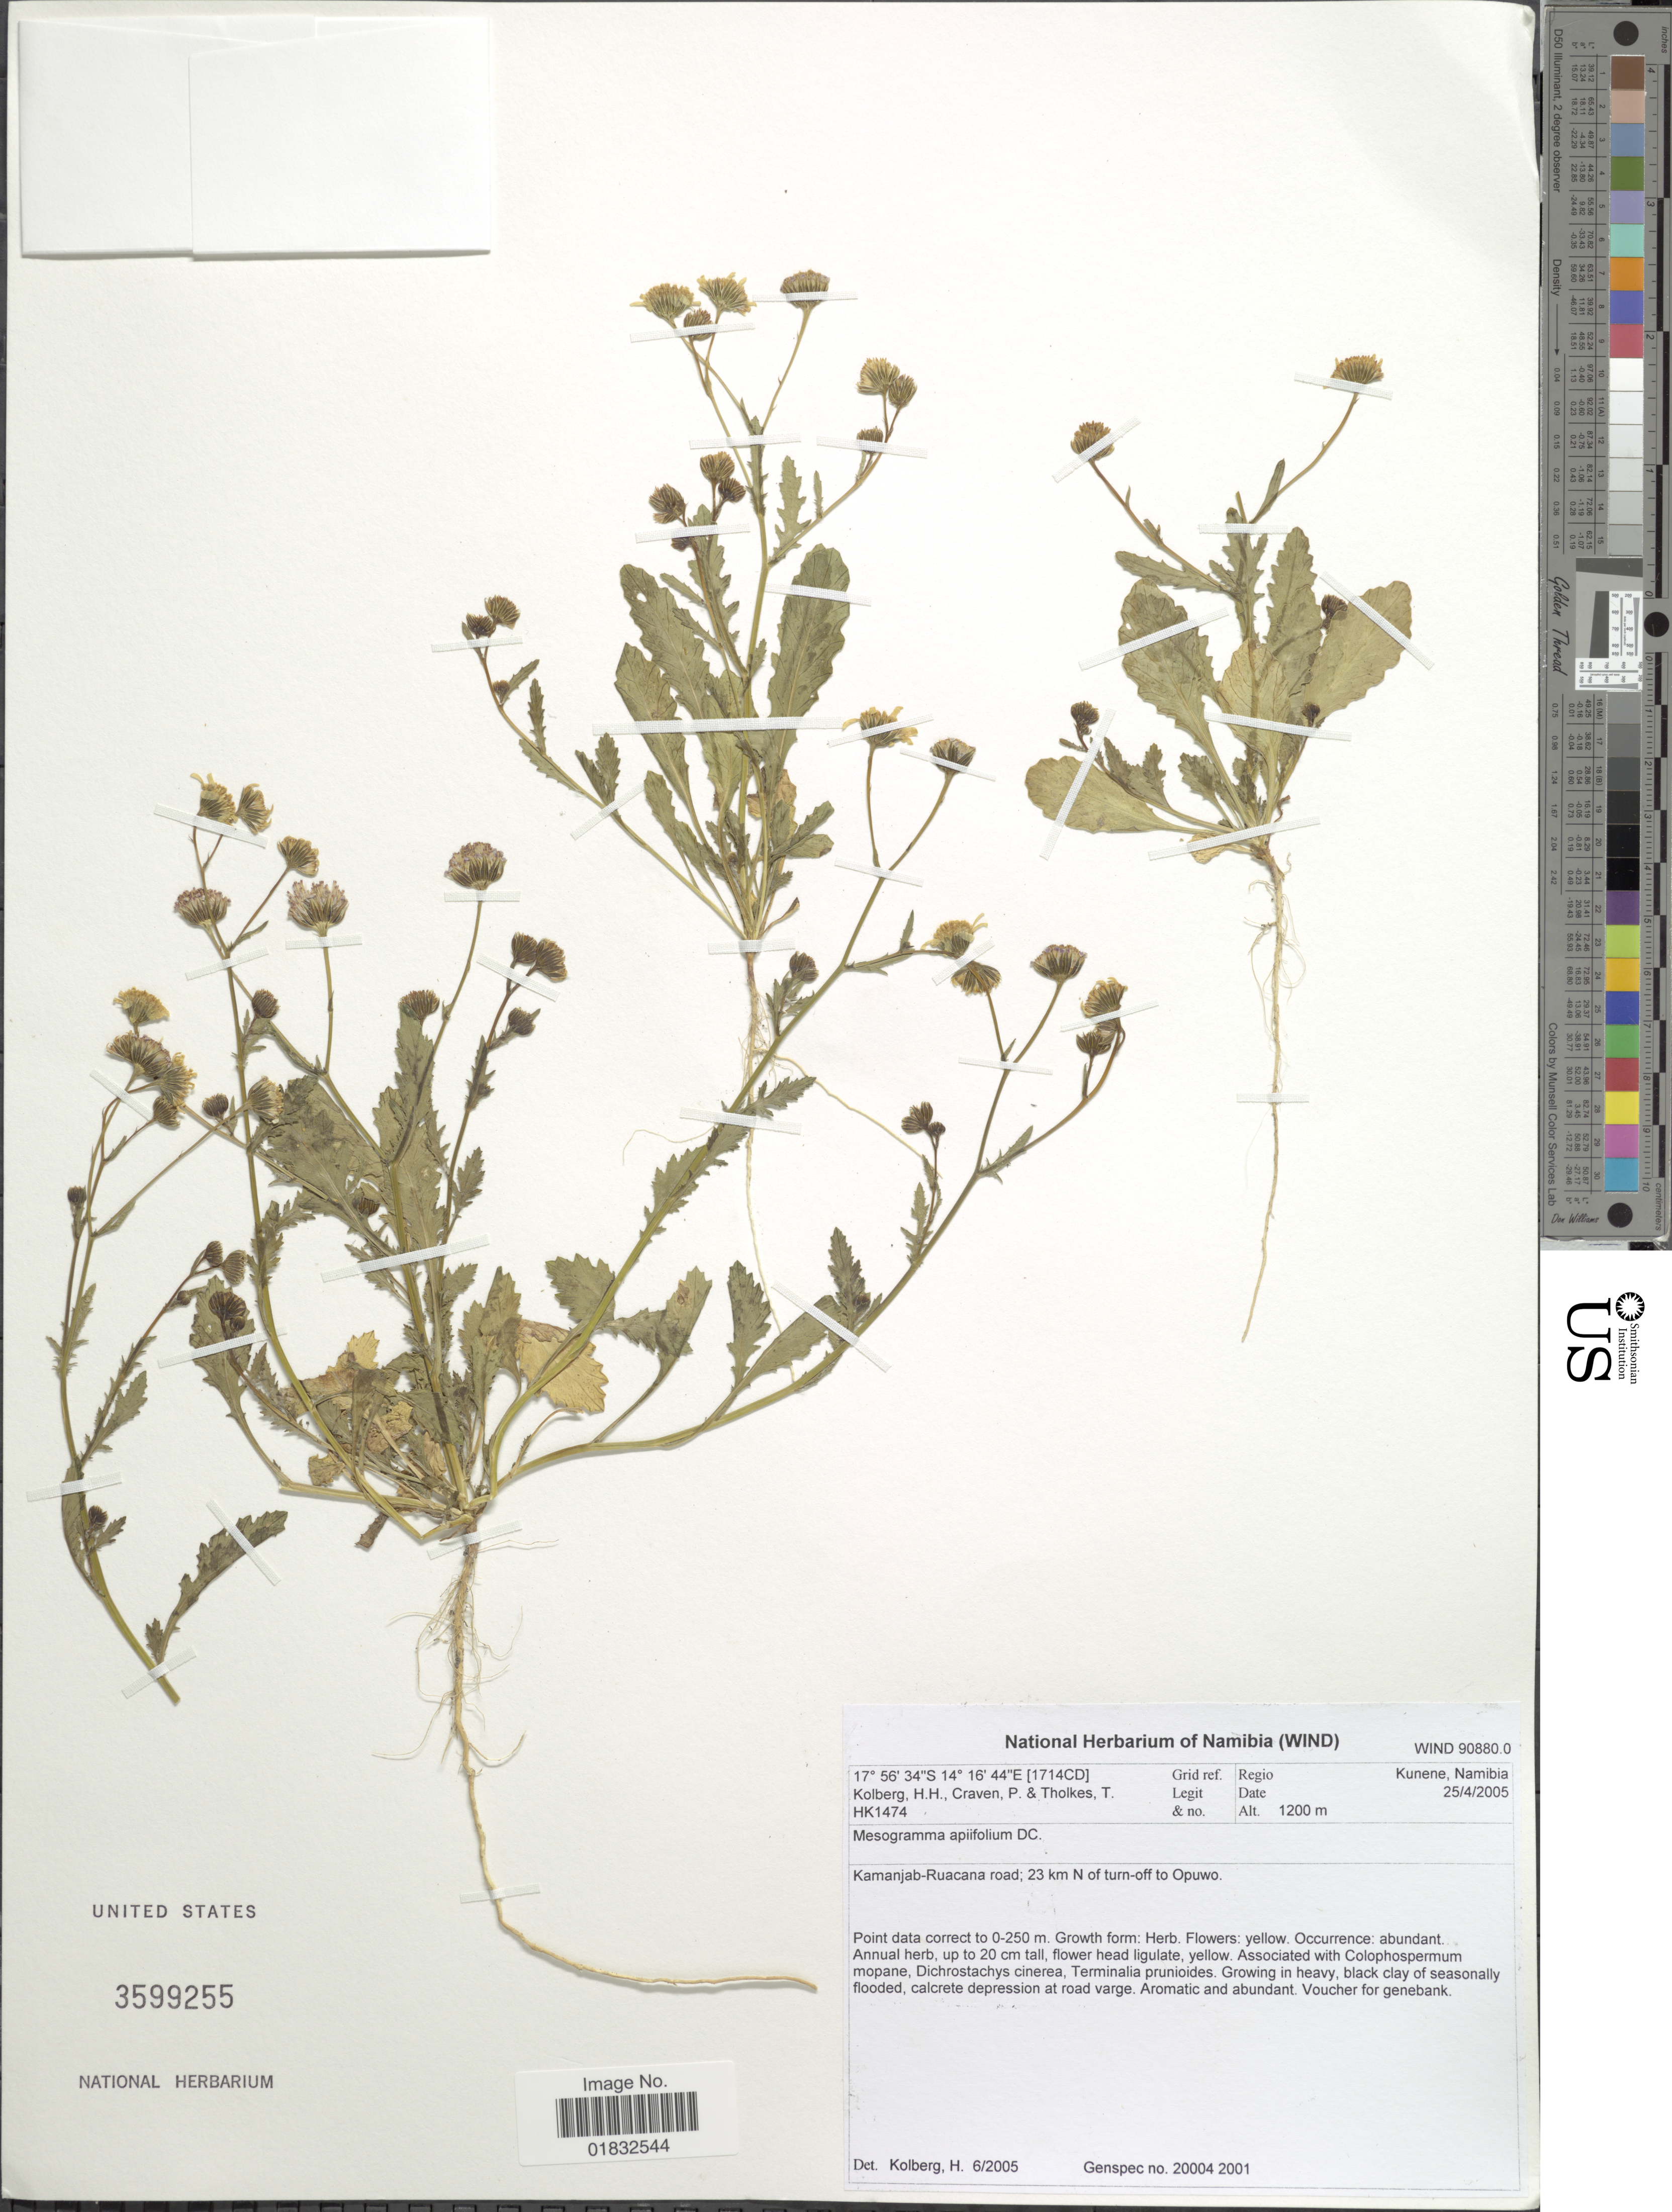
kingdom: Plantae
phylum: Tracheophyta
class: Magnoliopsida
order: Asterales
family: Asteraceae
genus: Mesogramma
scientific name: Mesogramma apiifolium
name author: DC.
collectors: H. H. Kolberg, P. Craven & T. Tholkes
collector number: HK1474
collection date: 2005-04-25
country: Namibia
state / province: Kunene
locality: Kamanjab-Ruacaba road; 23 km N of turn-off to Opuwo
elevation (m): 1200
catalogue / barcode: US 3599255